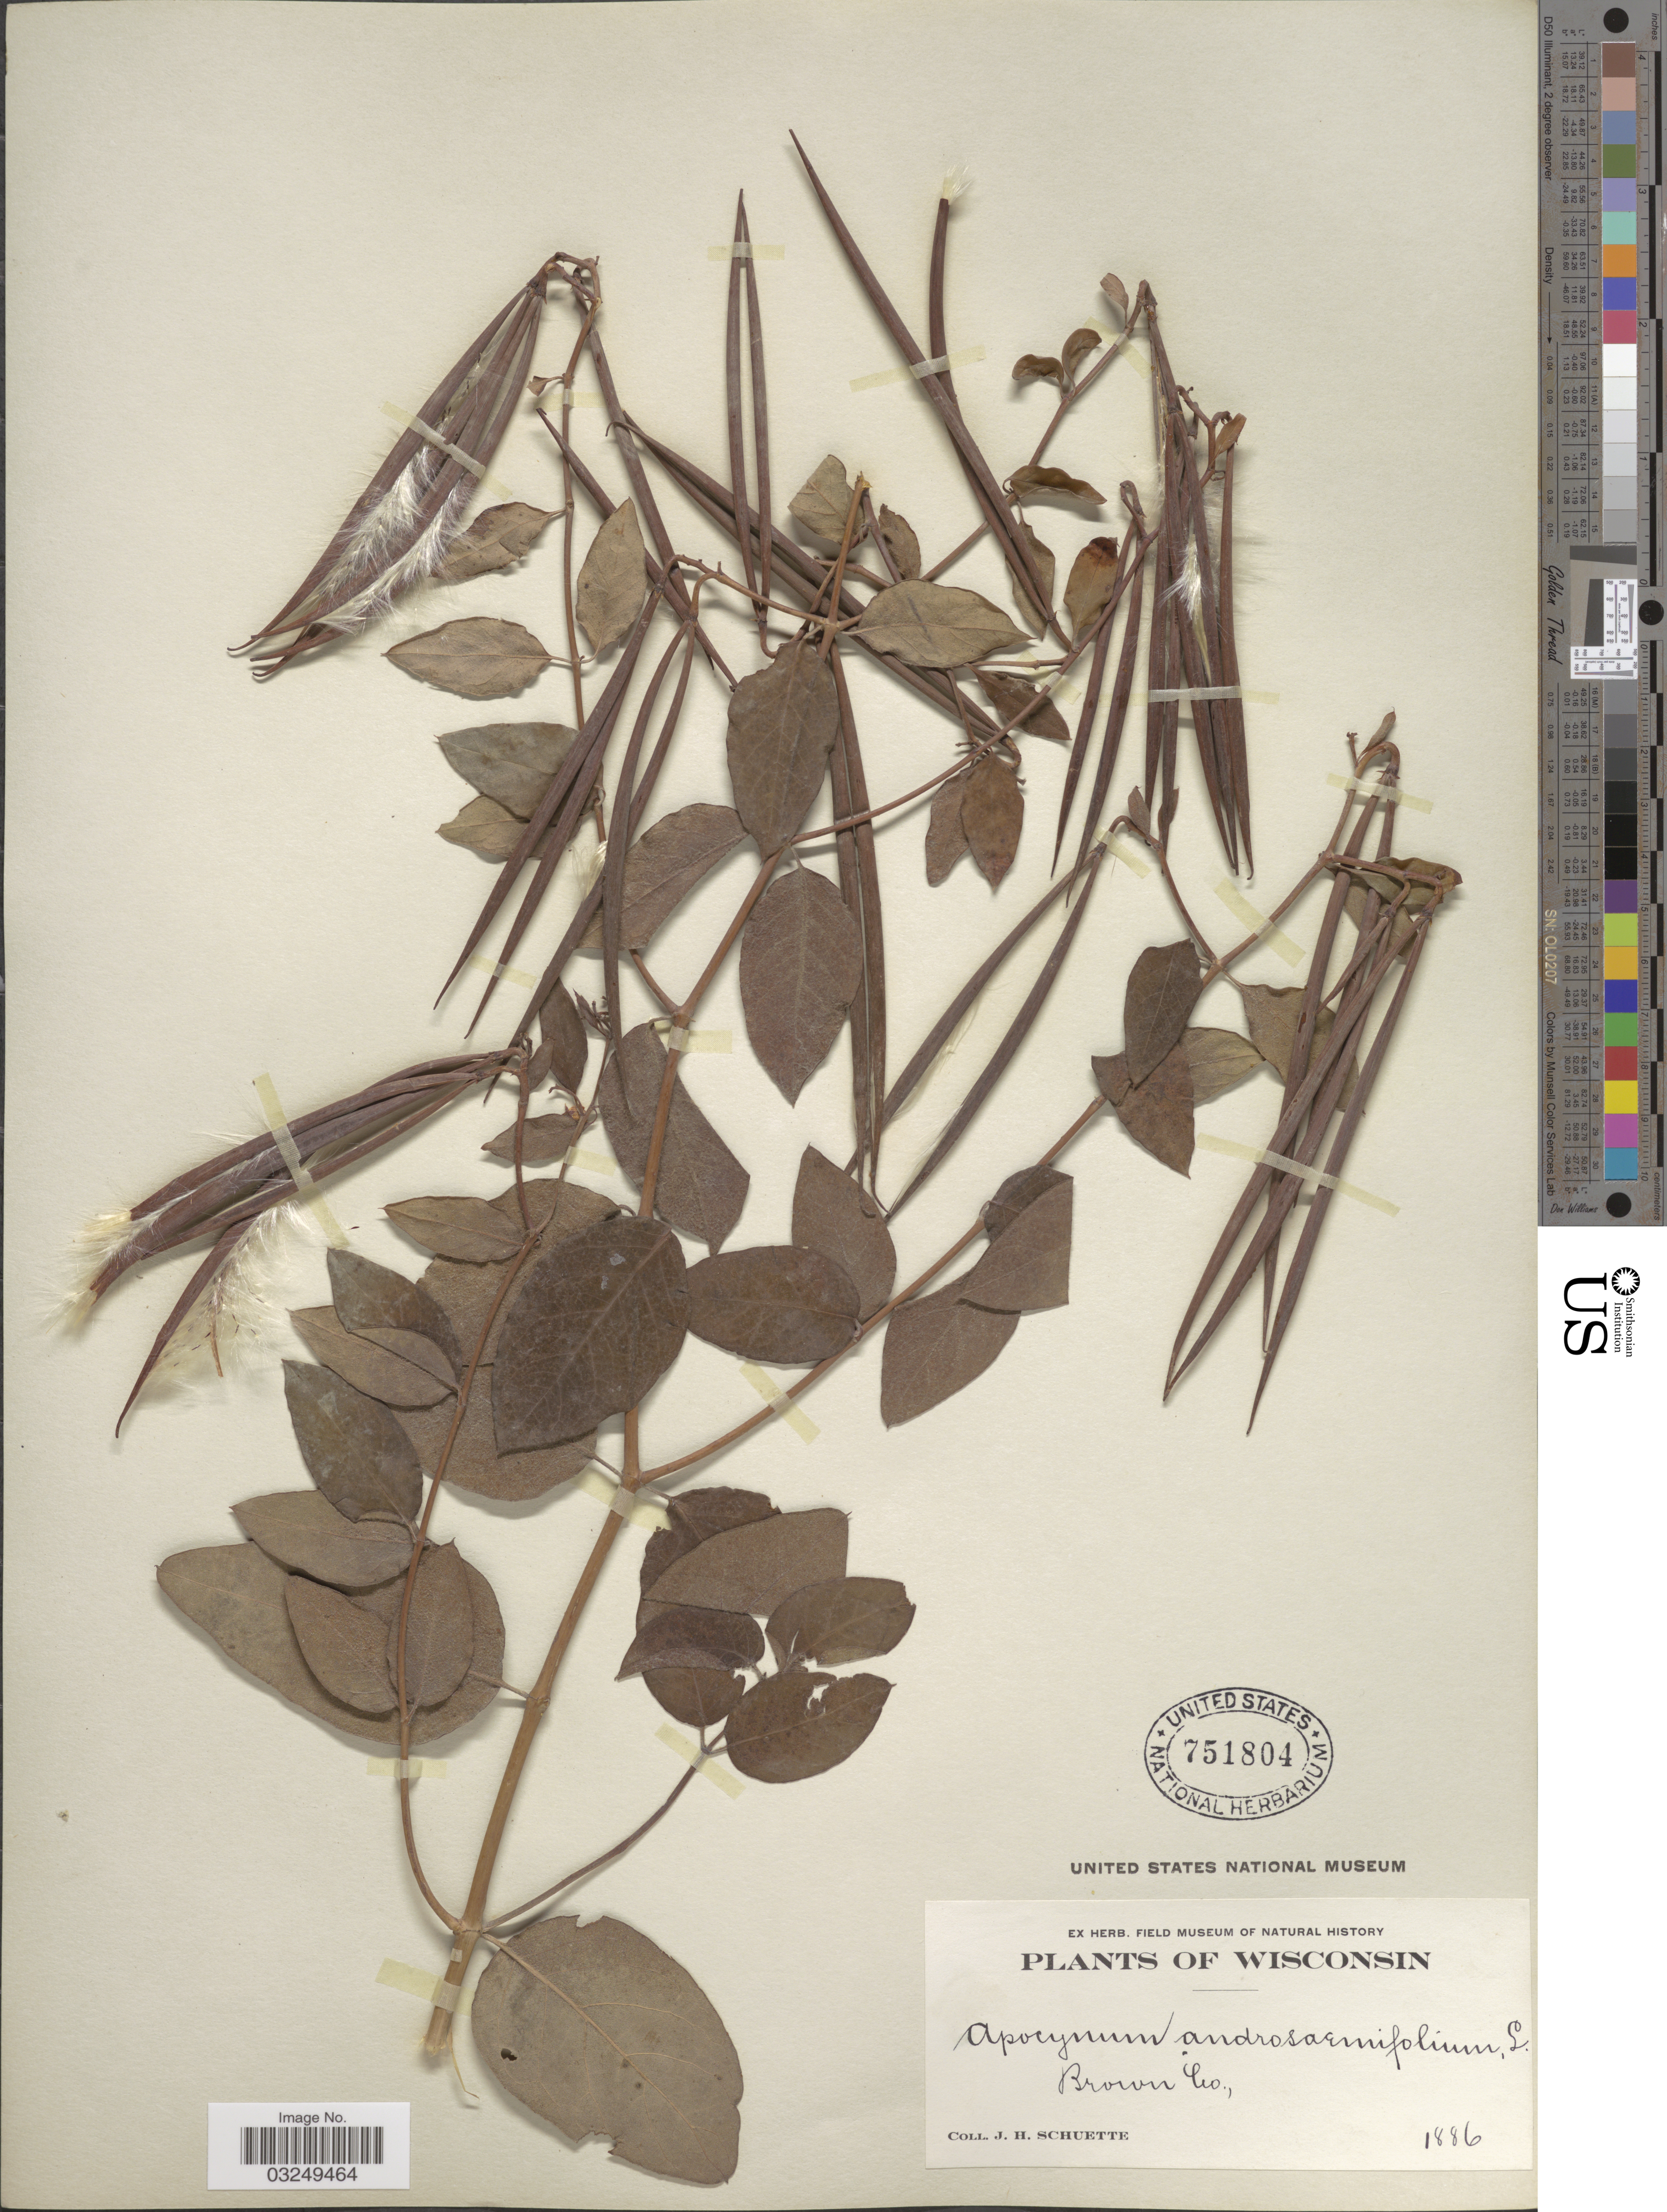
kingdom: Plantae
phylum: Tracheophyta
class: Magnoliopsida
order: Gentianales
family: Apocynaceae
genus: Apocynum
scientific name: Apocynum androsaemifolium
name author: L.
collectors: J. H. Schuette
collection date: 1886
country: United States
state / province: Wisconsin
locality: Brown Co.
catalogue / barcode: US 751804